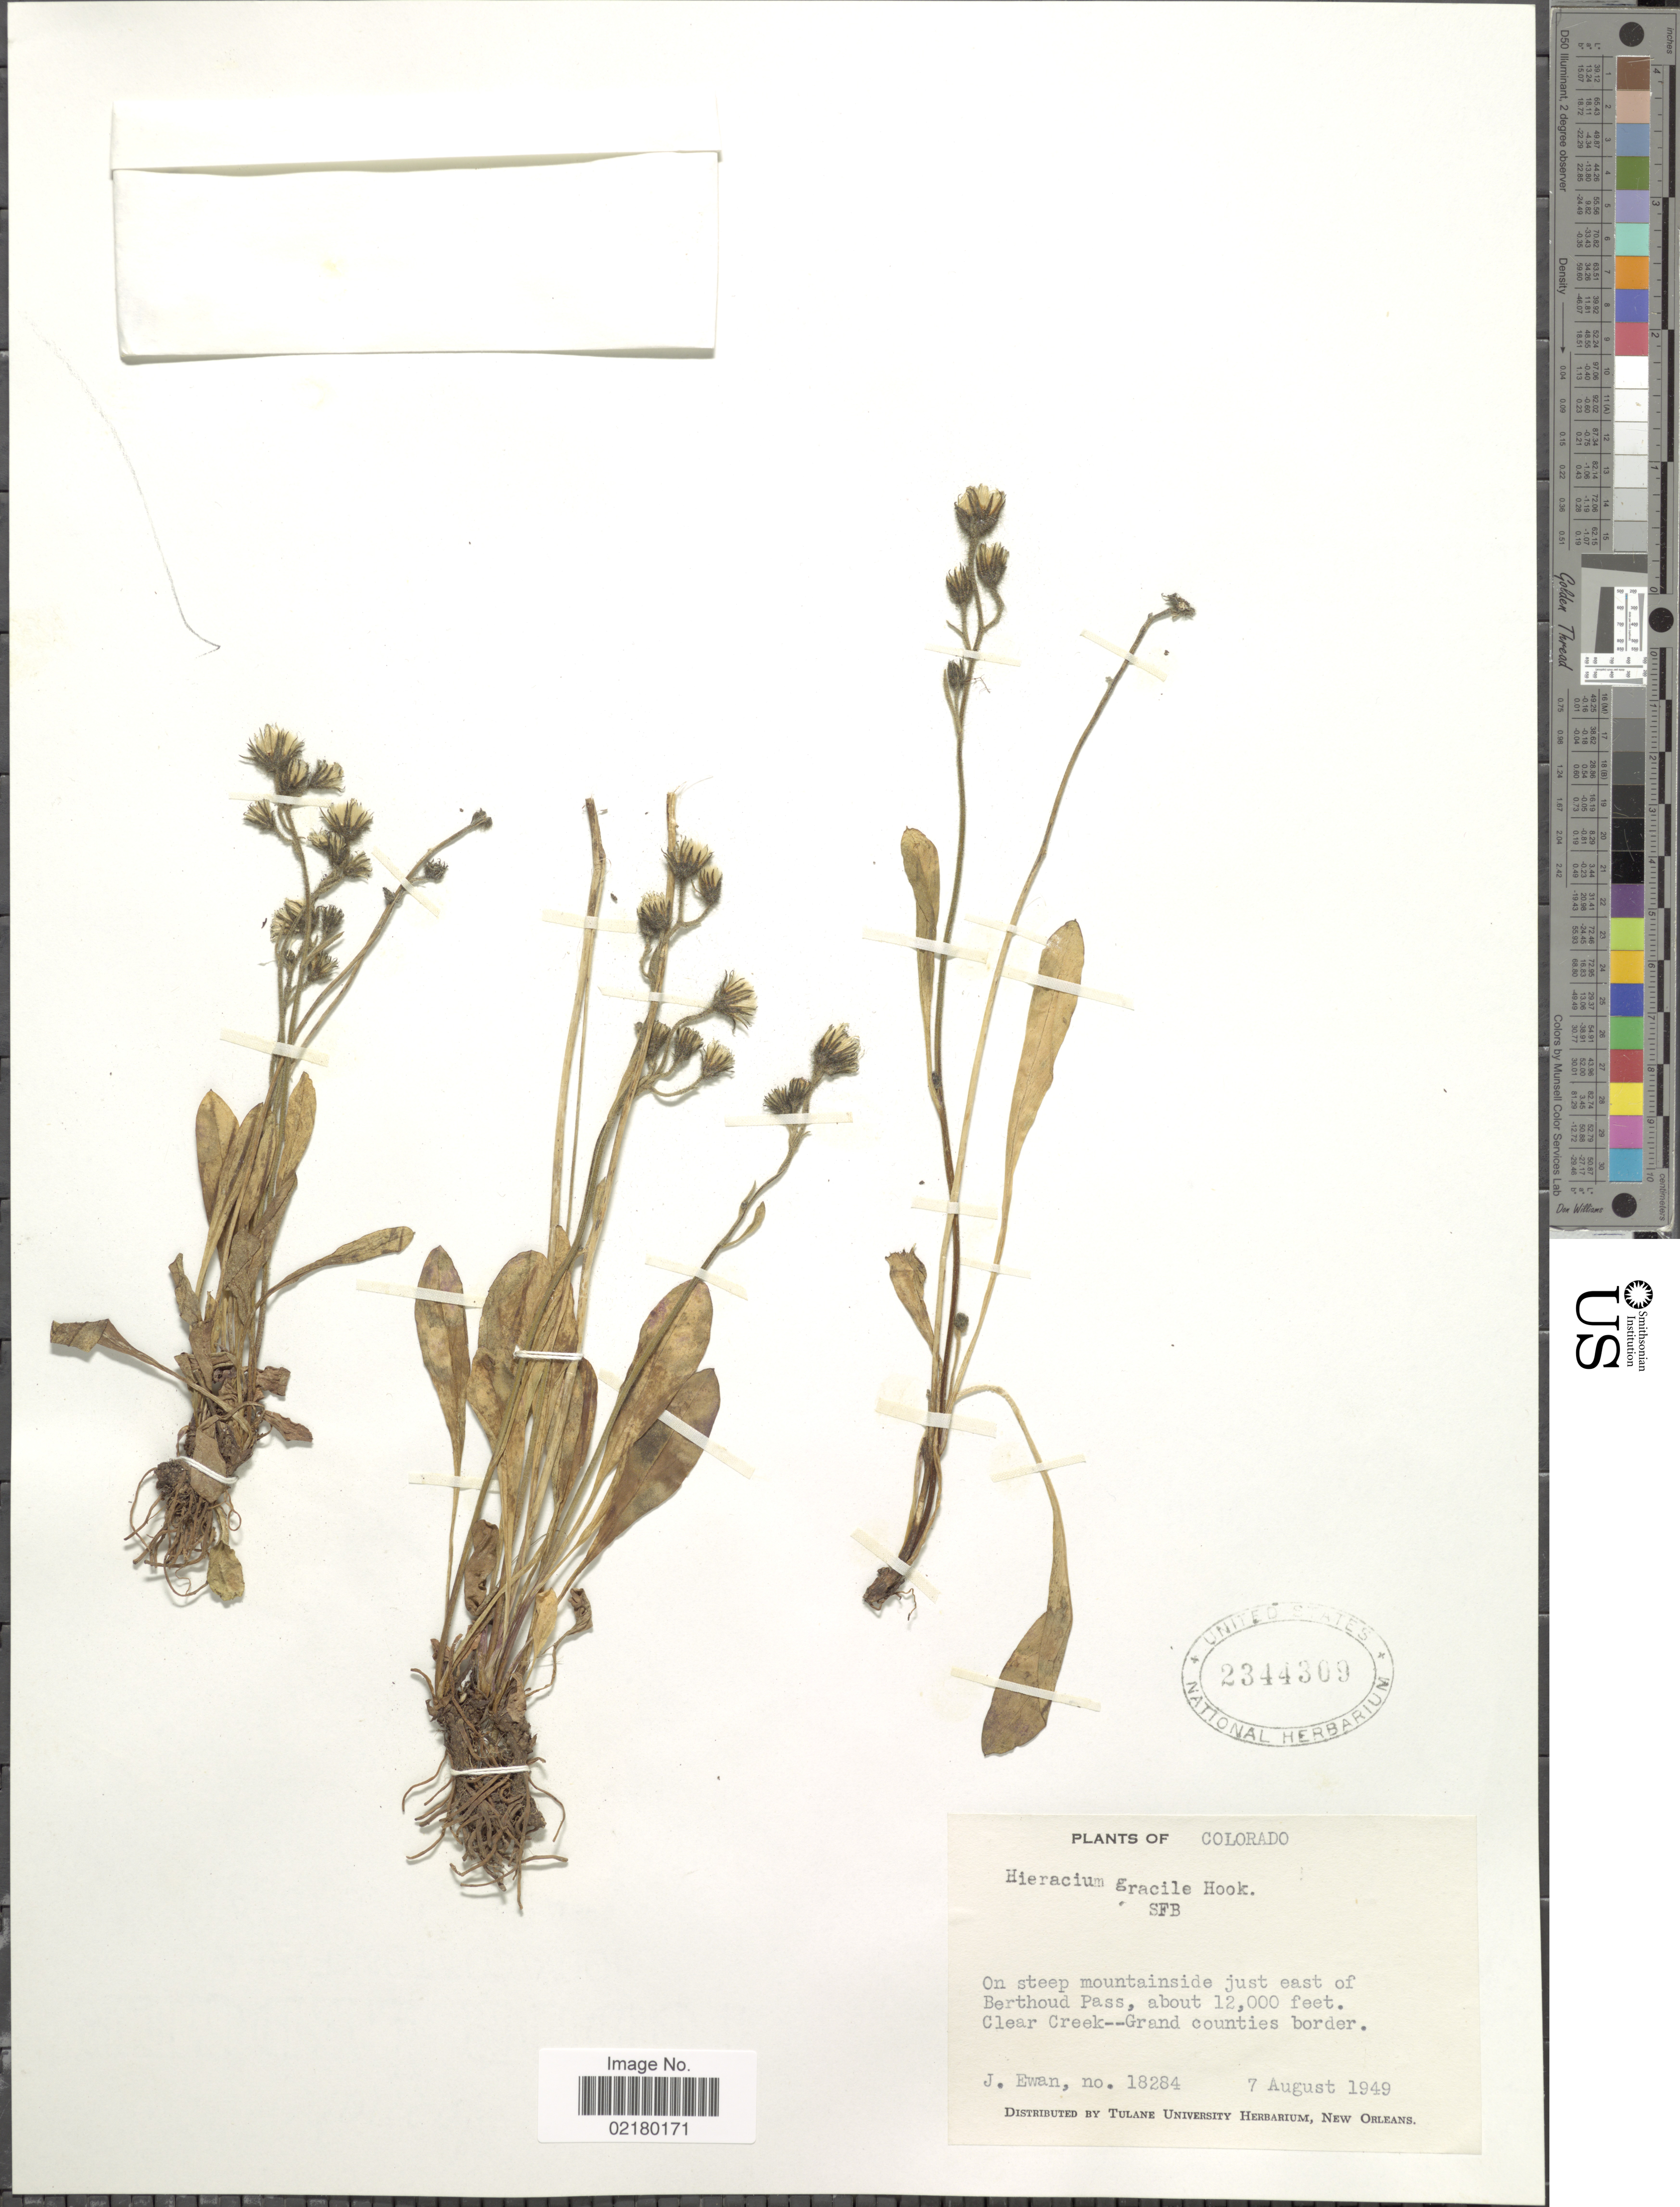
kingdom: Plantae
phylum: Tracheophyta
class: Magnoliopsida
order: Asterales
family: Asteraceae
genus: Hieracium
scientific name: Hieracium triste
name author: Willd. ex Spreng.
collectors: J. A. Ewan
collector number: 18284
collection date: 1949-08-07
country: United States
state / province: Colorado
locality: On steep mountainside just east of Berthoud Pass, Clear Creek--Grand counties border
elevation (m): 3658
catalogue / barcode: US 2344309